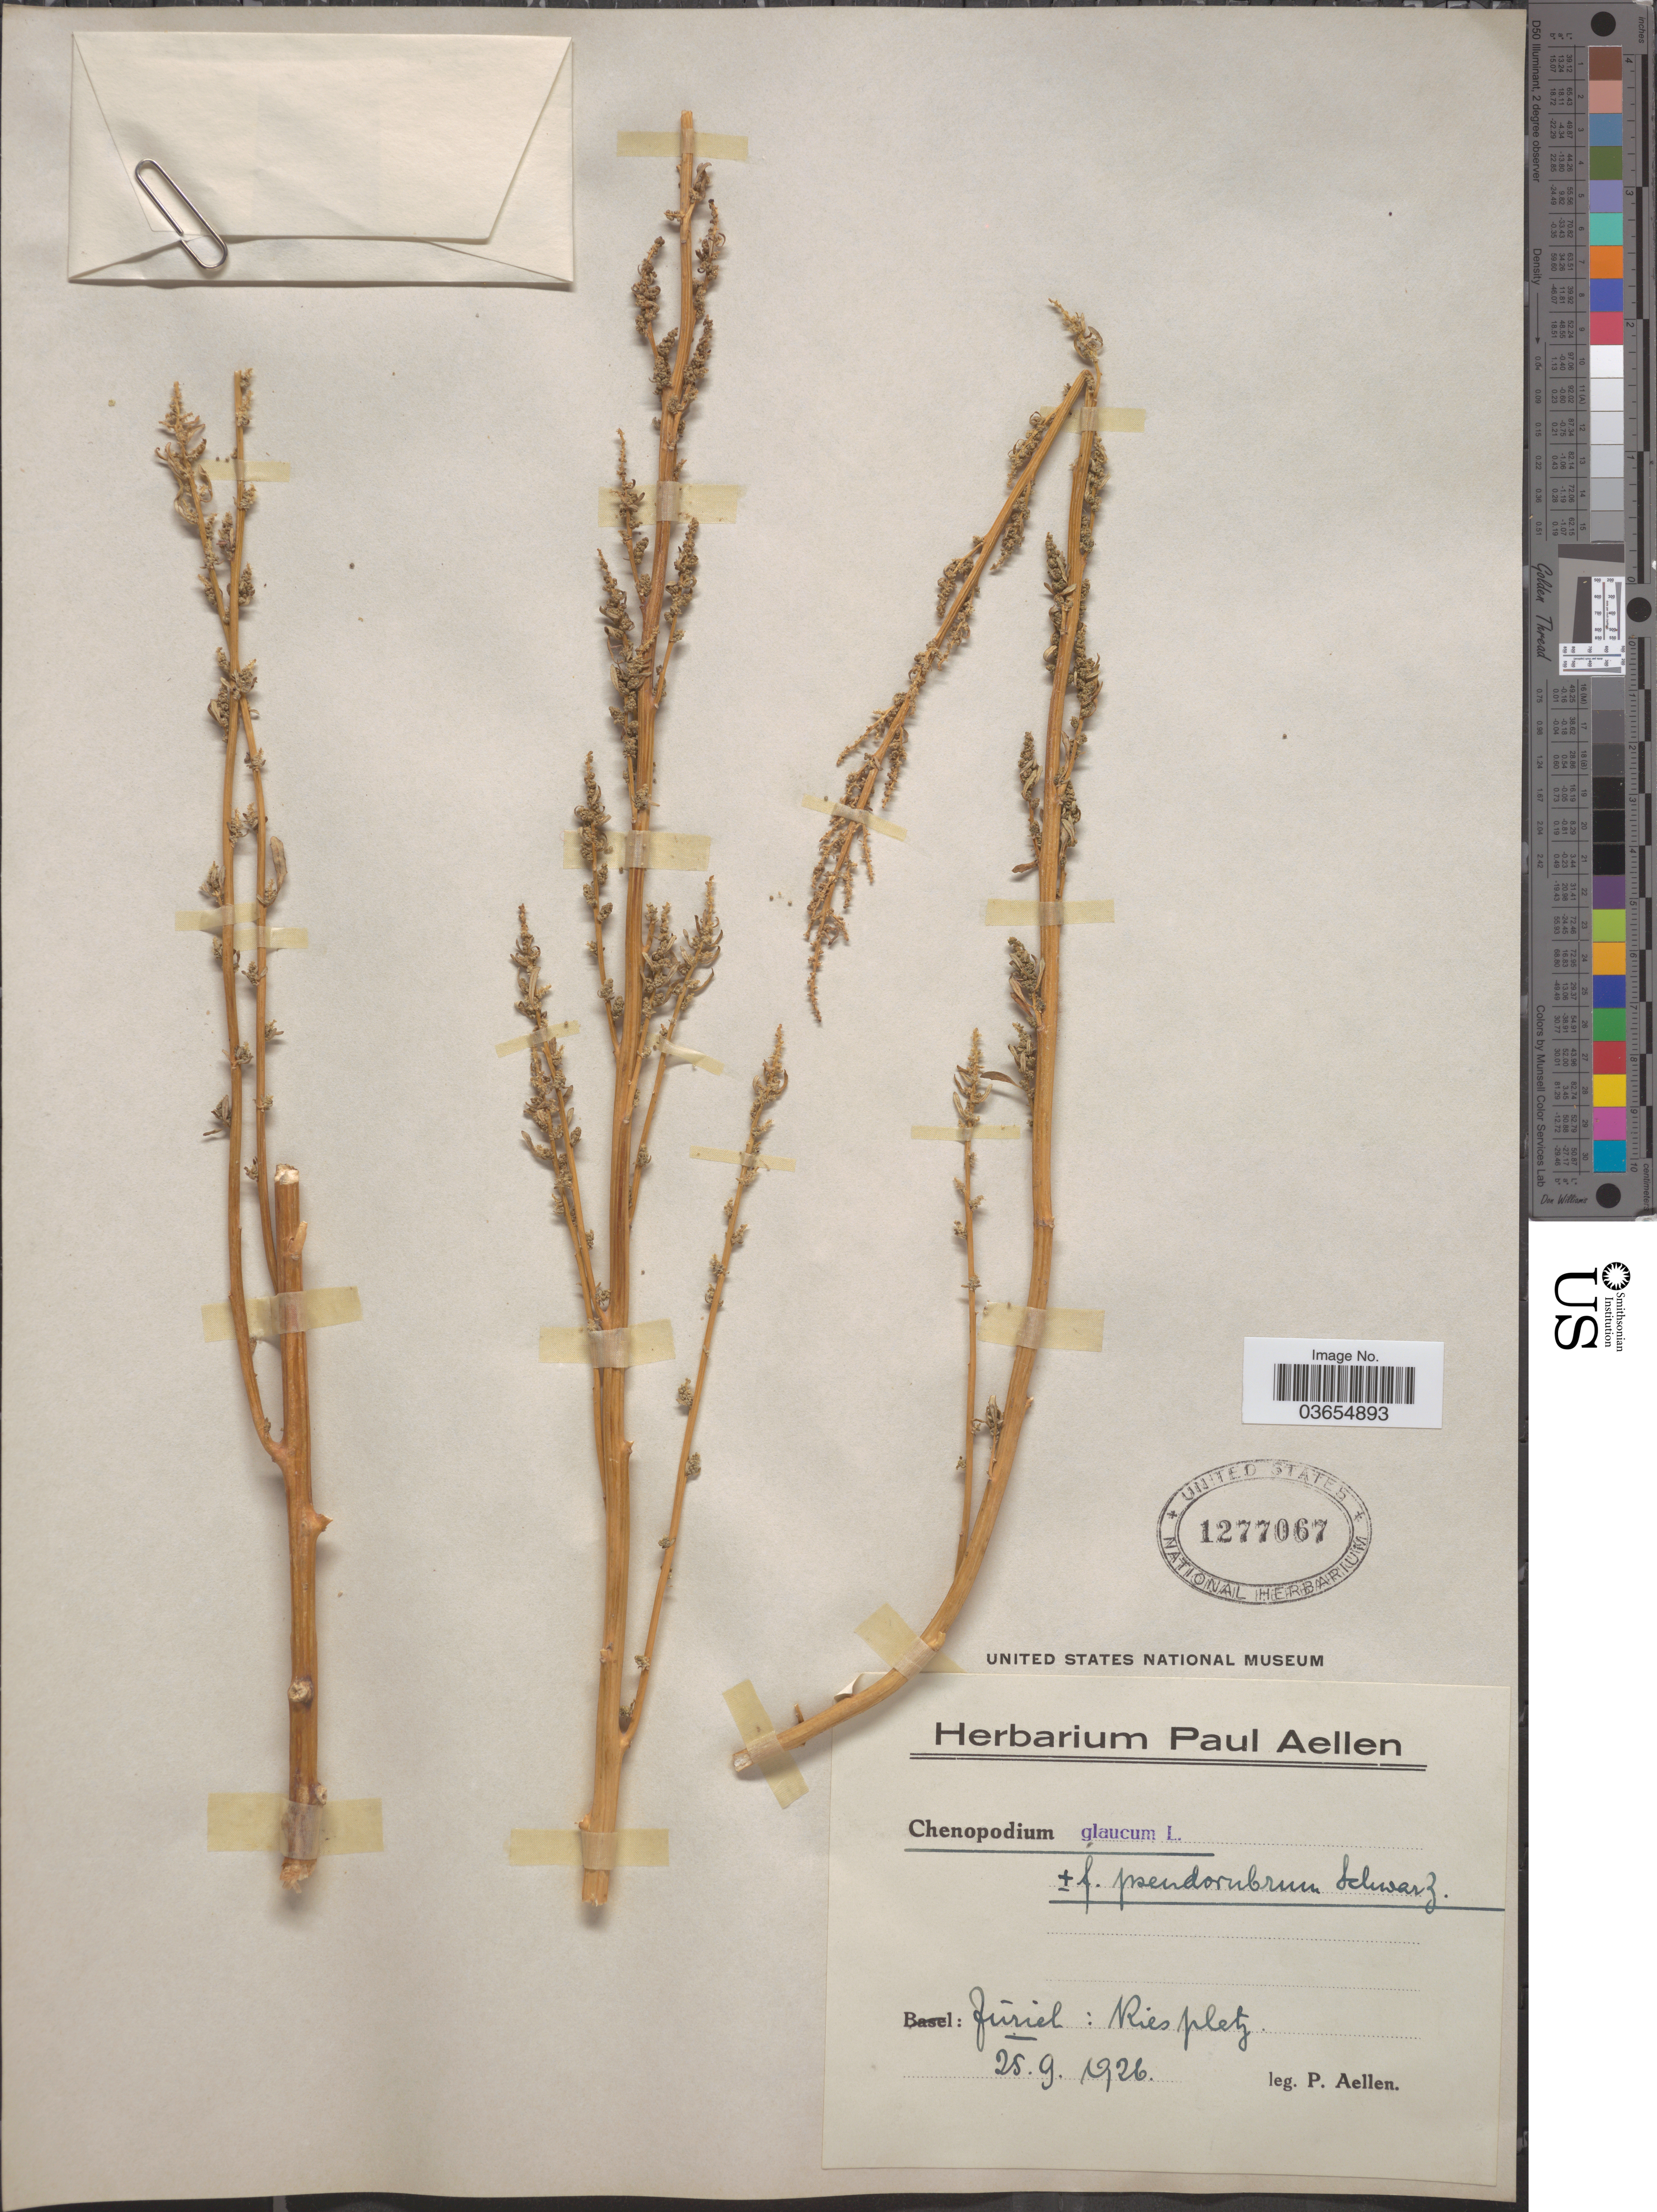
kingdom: Plantae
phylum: Tracheophyta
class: Magnoliopsida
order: Caryophyllales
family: Amaranthaceae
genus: Chenopodium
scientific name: Chenopodium glaucum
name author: L.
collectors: P. Aellen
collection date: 1926-09-25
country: Switzerland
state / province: Zurich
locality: Kiesplatz.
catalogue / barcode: US 1277067